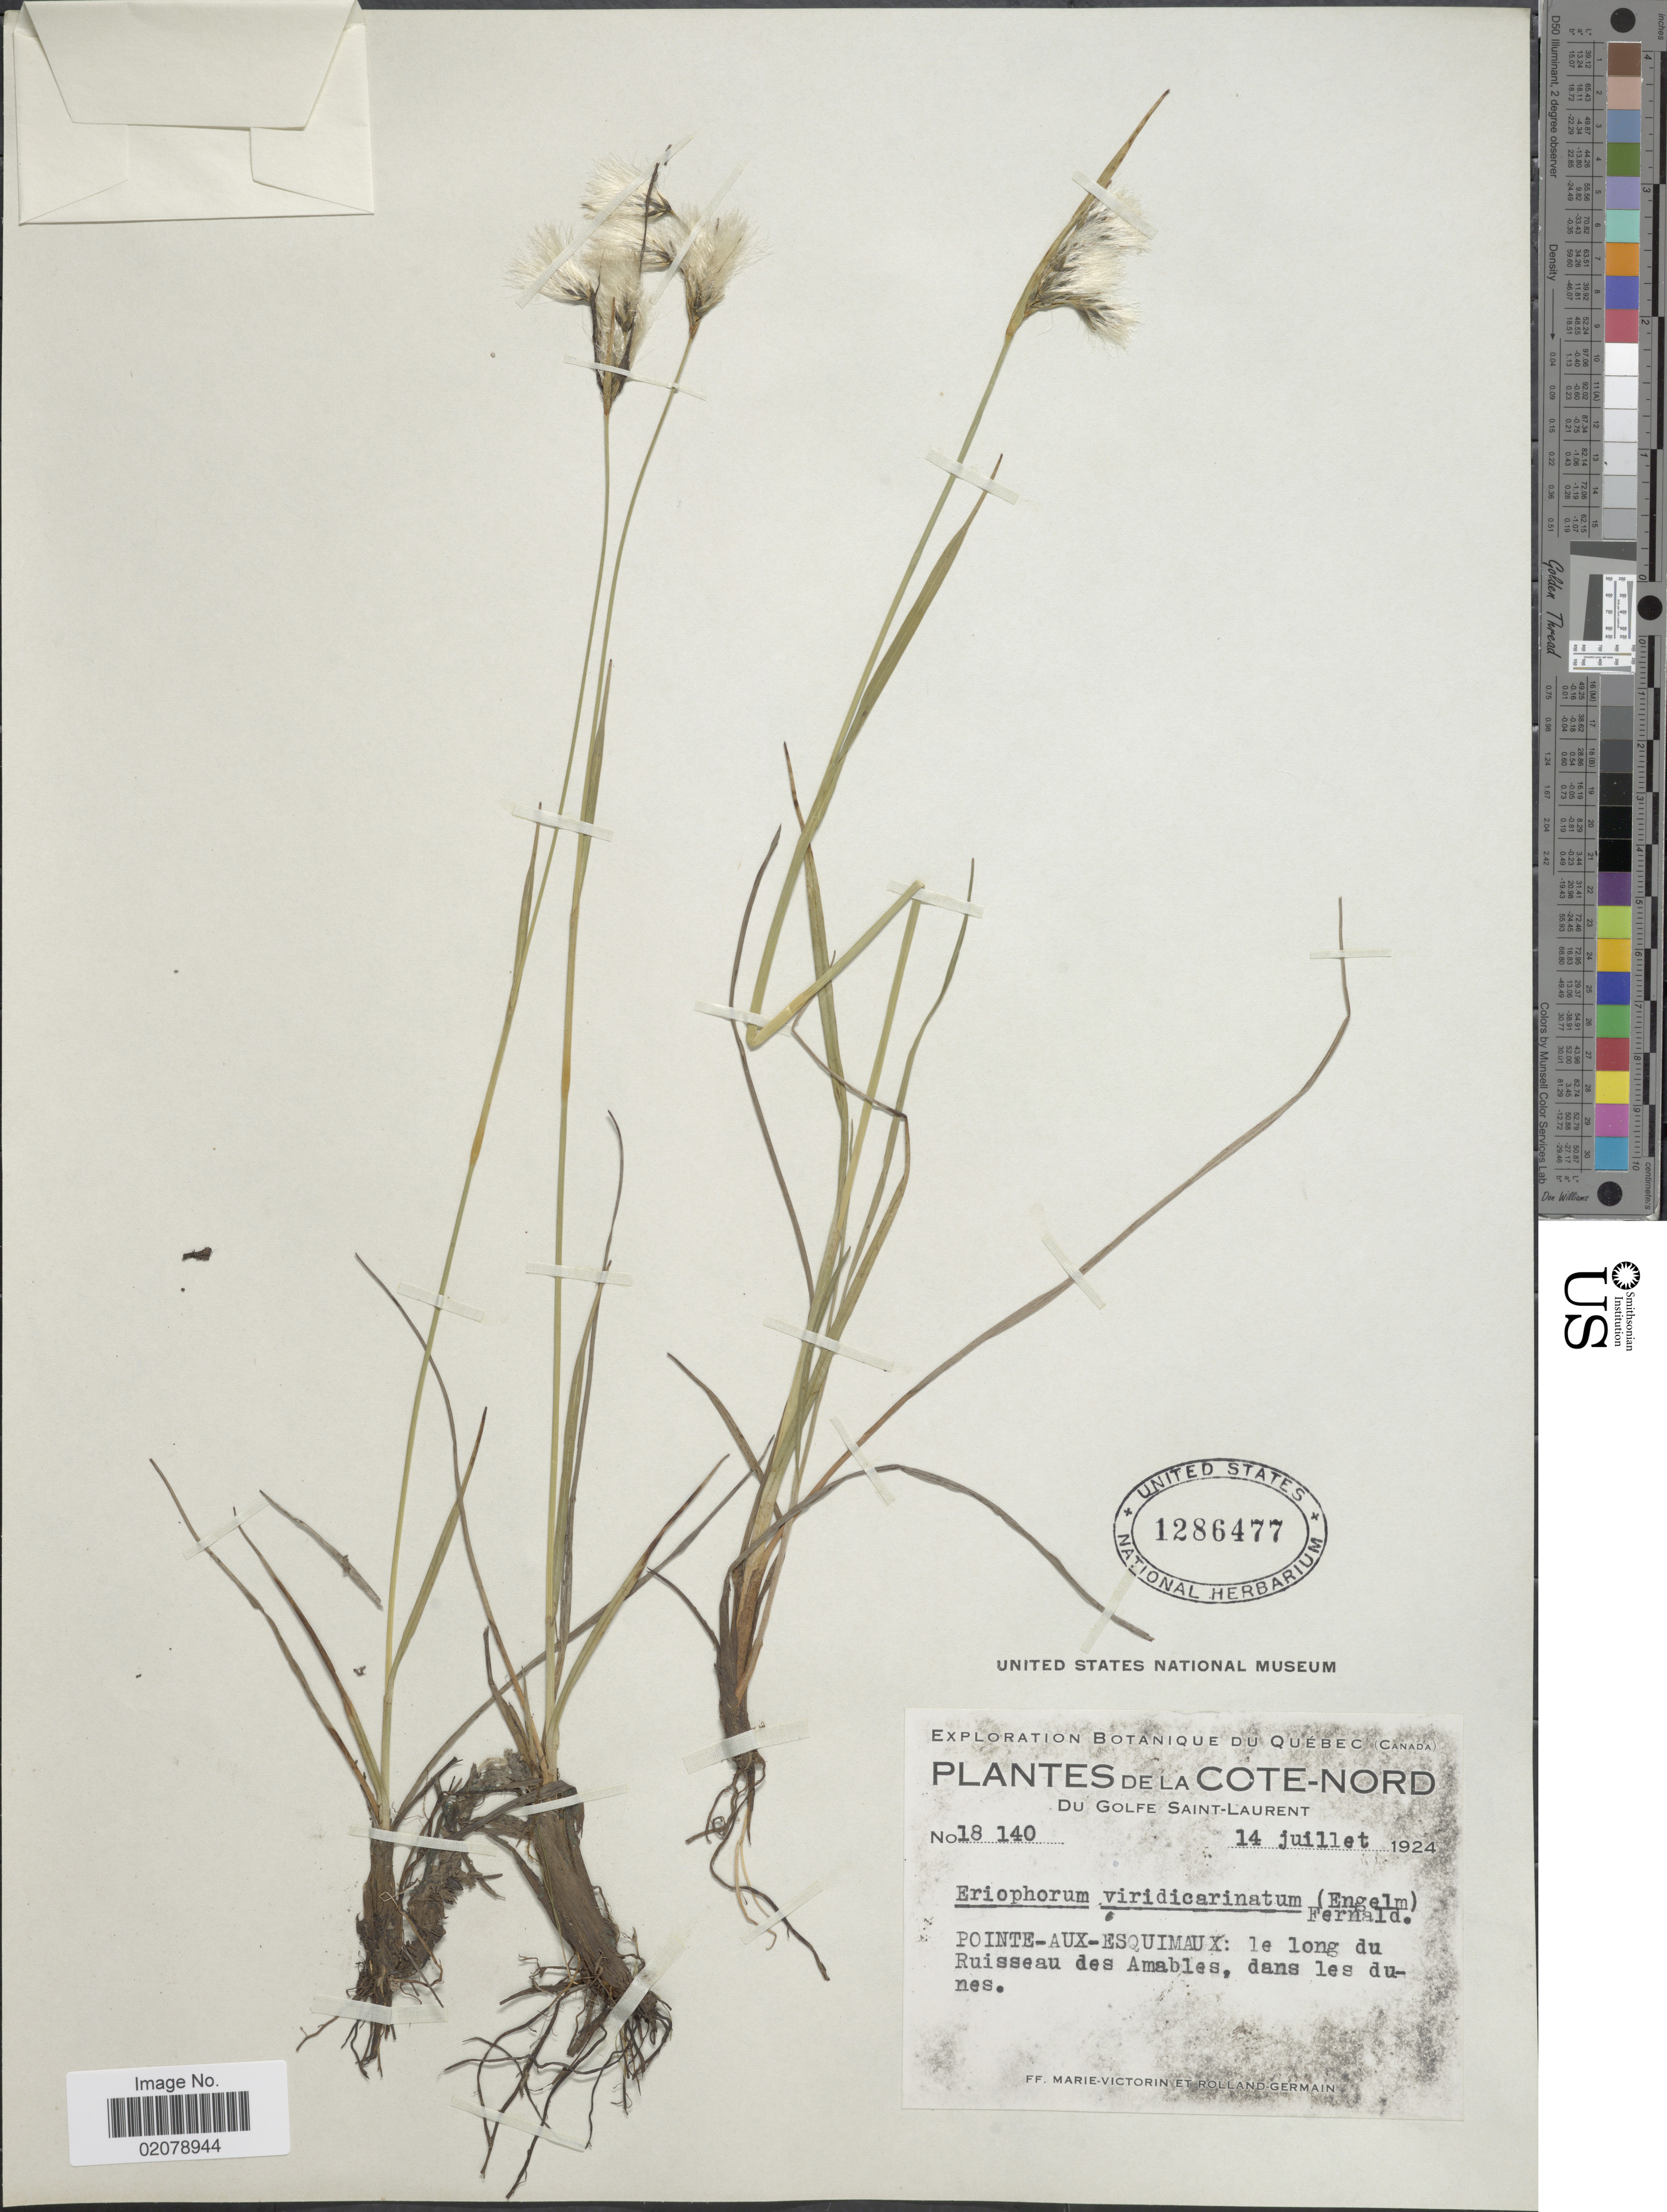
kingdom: Plantae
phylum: Tracheophyta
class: Liliopsida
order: Poales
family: Cyperaceae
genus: Eriophorum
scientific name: Eriophorum viridicarinatum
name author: (Englem.) Fernald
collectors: F. Marie-Victorin & Rolland-Germain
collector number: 18140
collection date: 1924-07-14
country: Canada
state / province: Quebec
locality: La Cote-Nord du Golfe Saint-Laurent. Point-aux-Esquimaux: le long du Ruisseai des Amables, dans les dunes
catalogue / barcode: US 1286477